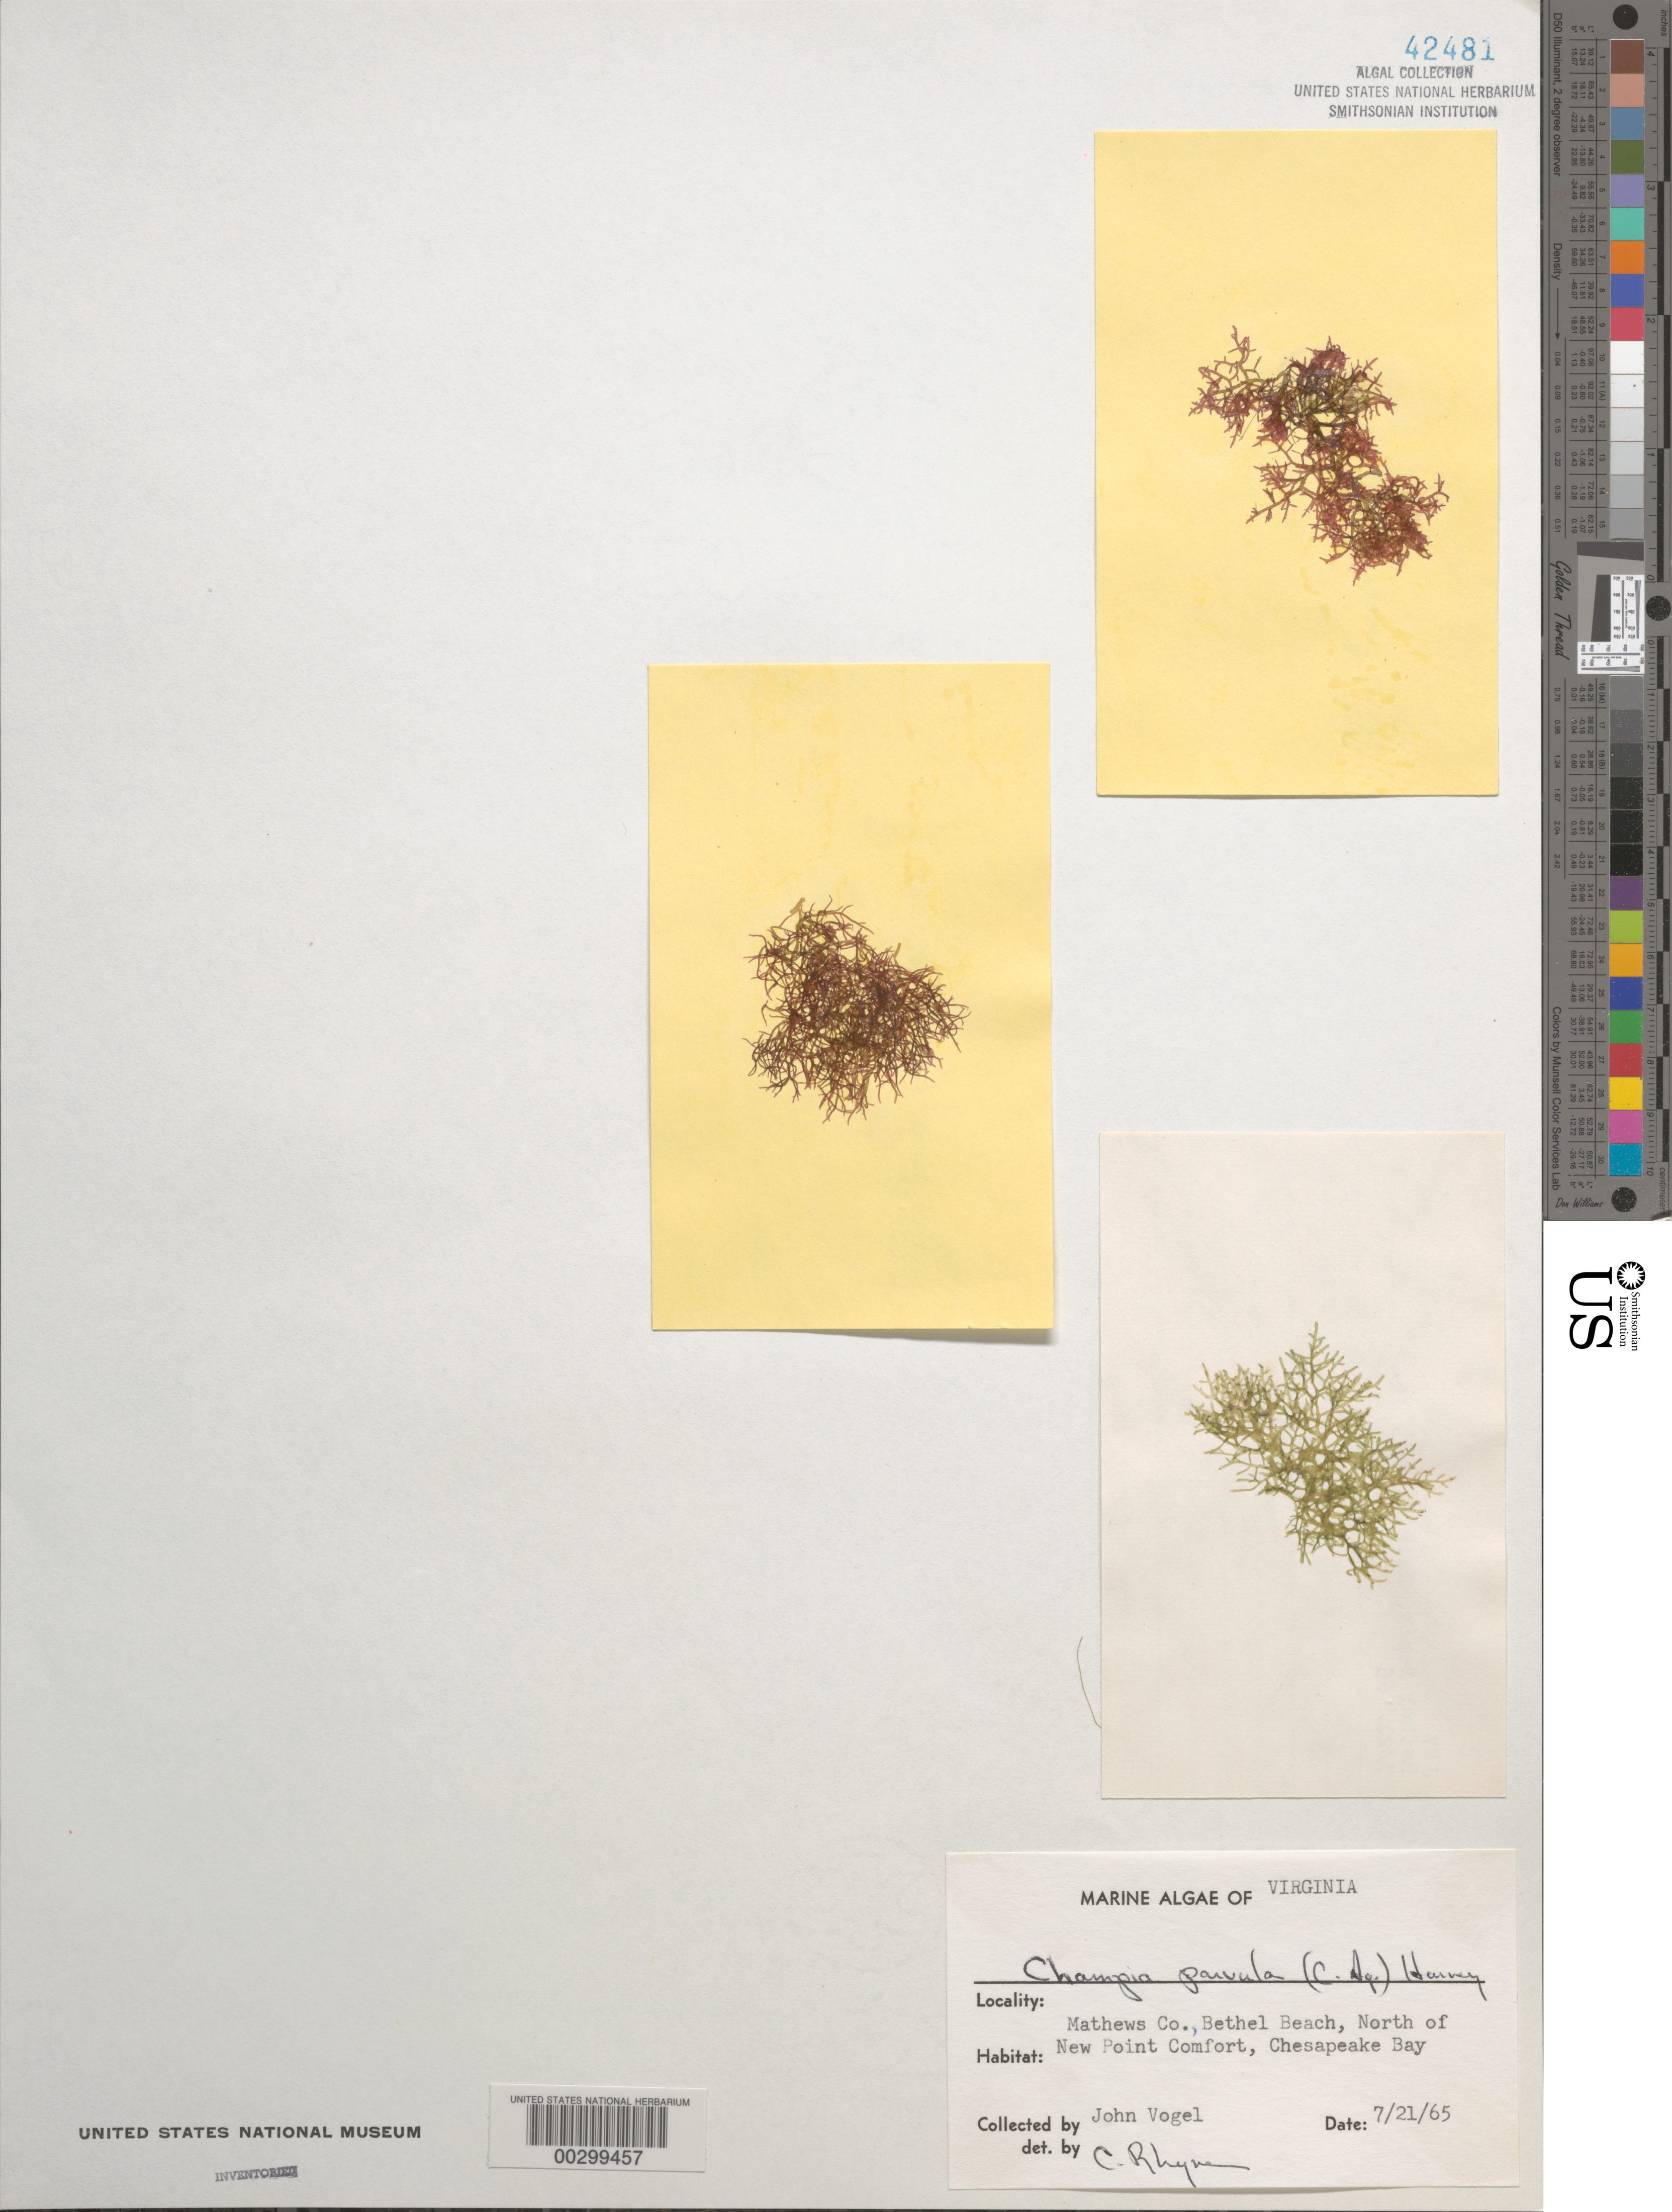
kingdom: Plantae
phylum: Rhodophyta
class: Florideophyceae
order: Rhodymeniales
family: Champiaceae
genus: Champia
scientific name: Champia parvula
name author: (C. Agardh) Harv.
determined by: Rhyne, C. F.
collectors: J. Vogel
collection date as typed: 21 Jul 1965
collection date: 1965-07-21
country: United States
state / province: Virginia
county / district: Mathews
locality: Bethel Beach, Chesapeake Bay, north of New Point Comfort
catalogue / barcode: US 42481